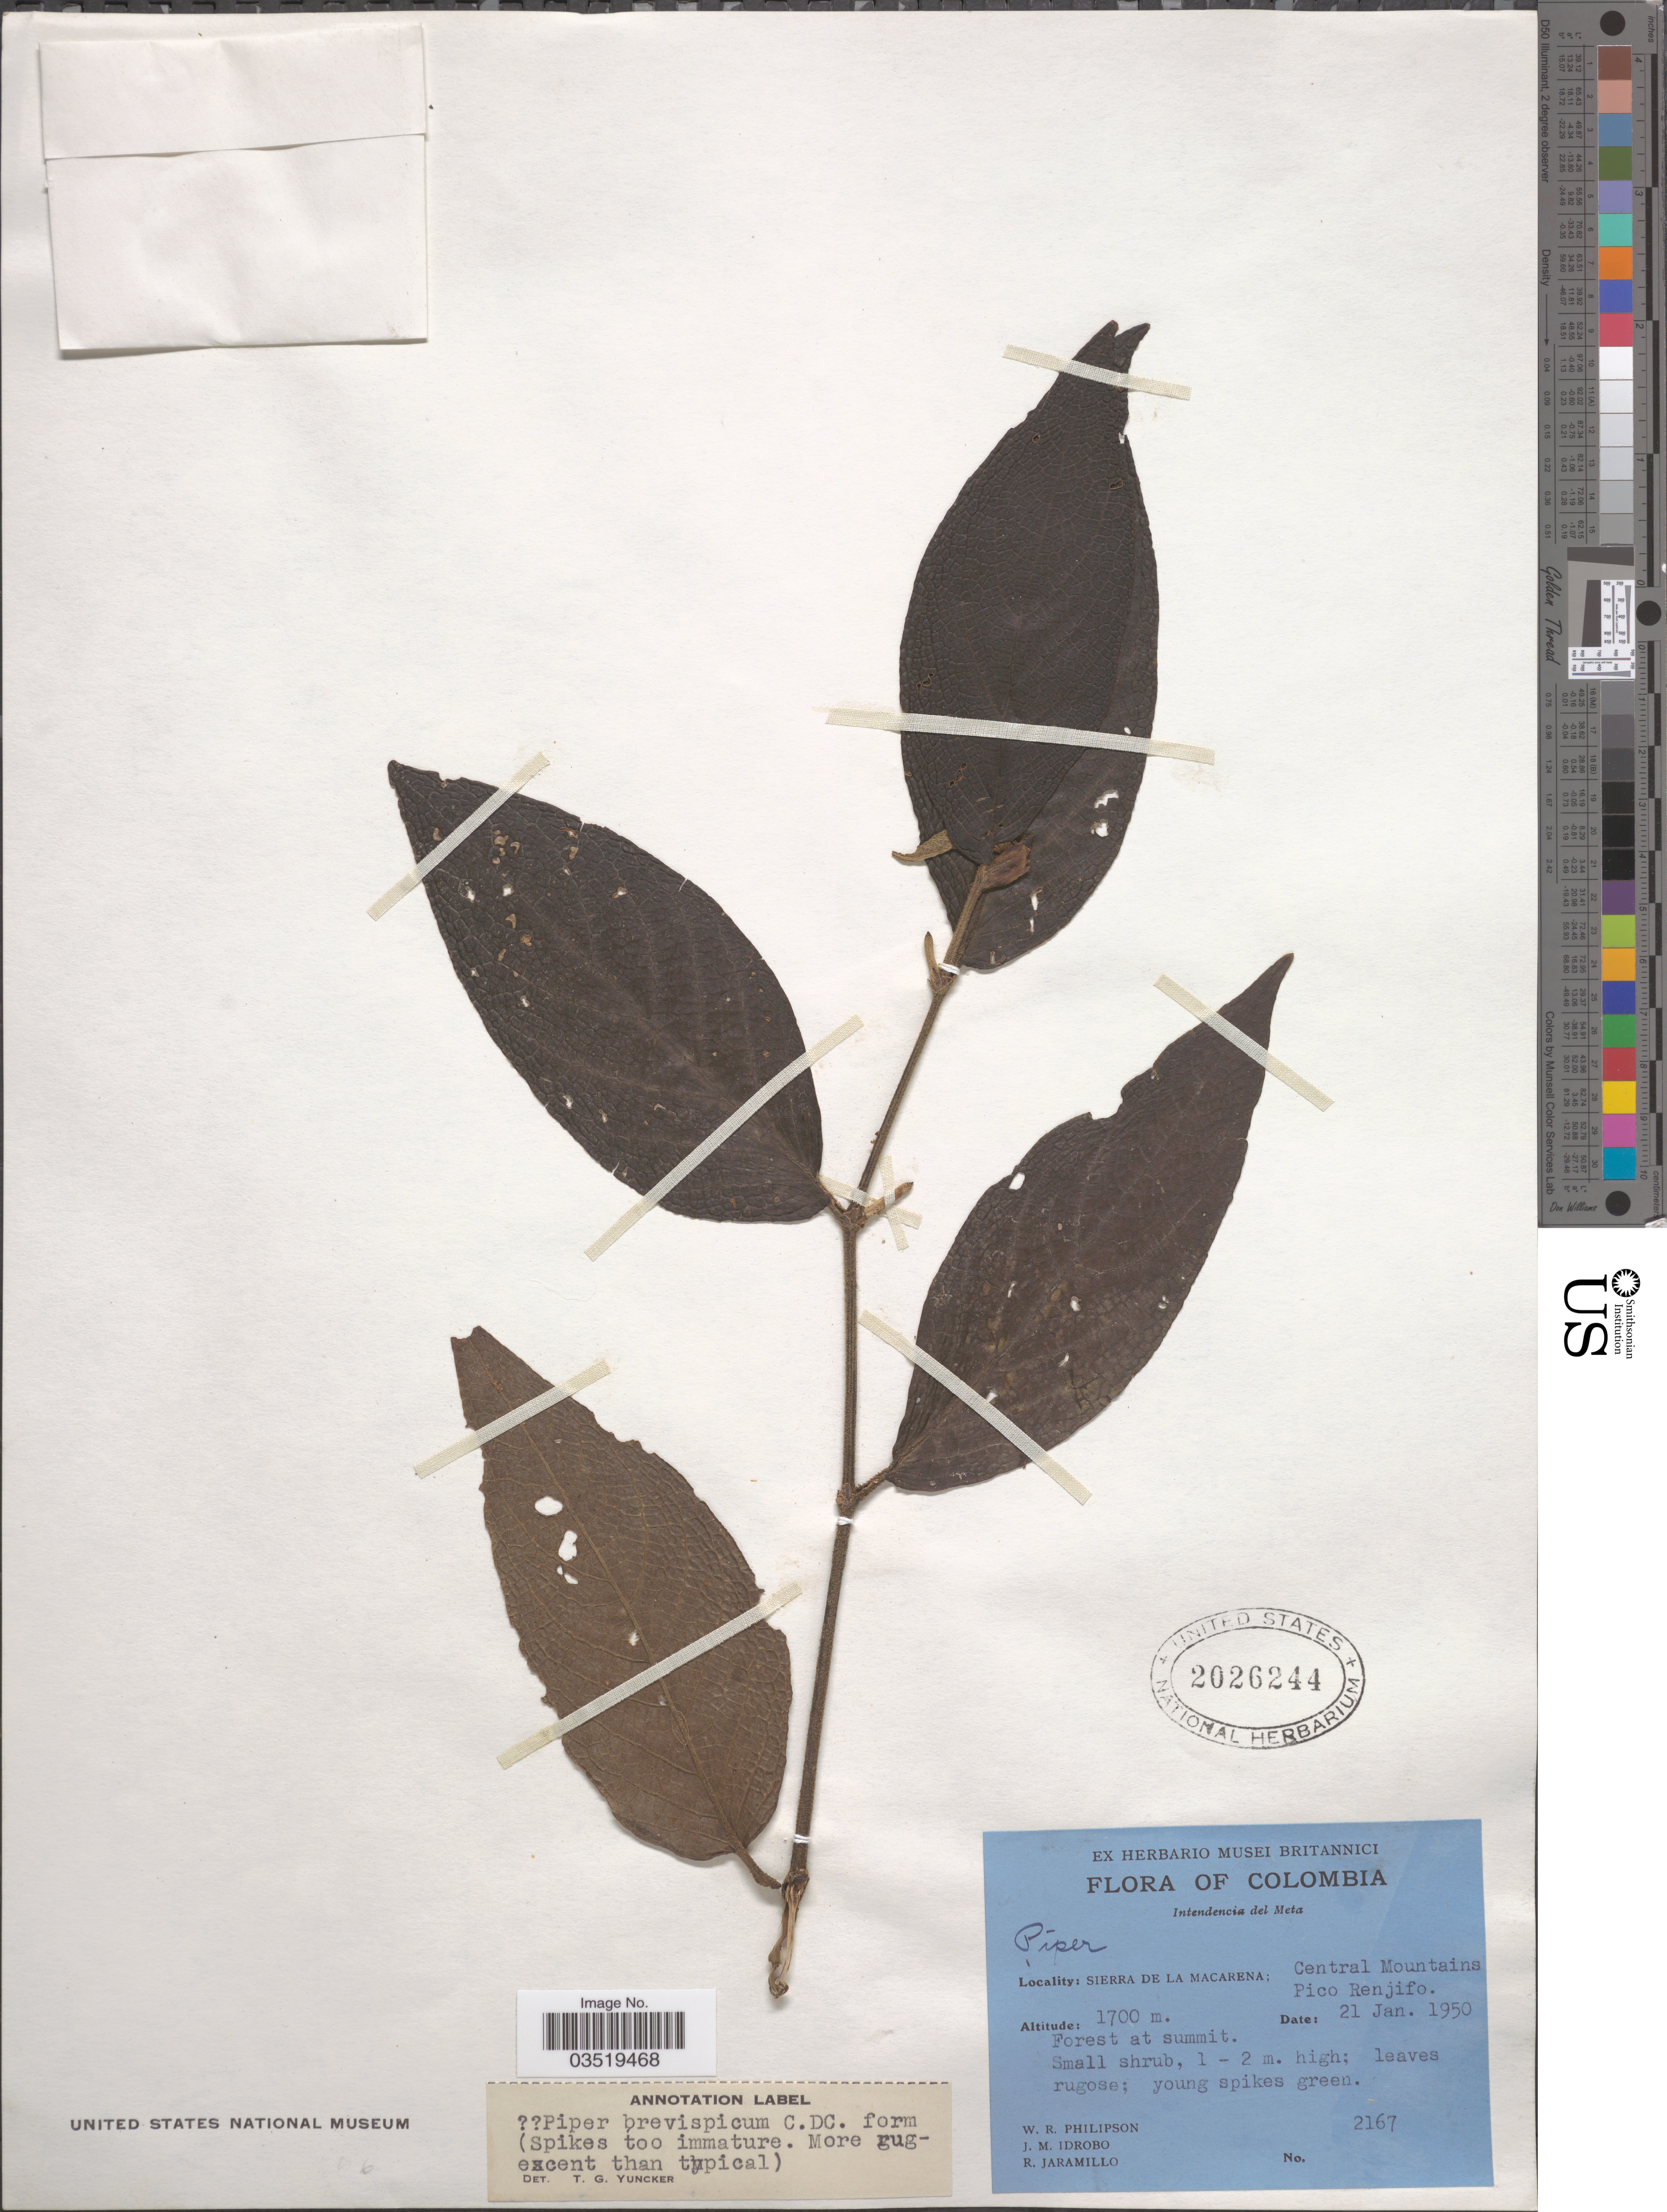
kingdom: Plantae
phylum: Tracheophyta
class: Magnoliopsida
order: Piperales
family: Piperaceae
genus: Piper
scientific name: Piper perbrevispicum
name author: Yunck. in Trel. & Yunck.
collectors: W. R. Philipson, J. M. Idrobo & R. Jaramillo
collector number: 2167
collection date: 1950-01-21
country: Colombia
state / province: Meta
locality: Intendencia del Meta. Sierra de La Macarena; Central Mountains Pico Renjifo.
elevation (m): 1700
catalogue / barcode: US 2026244